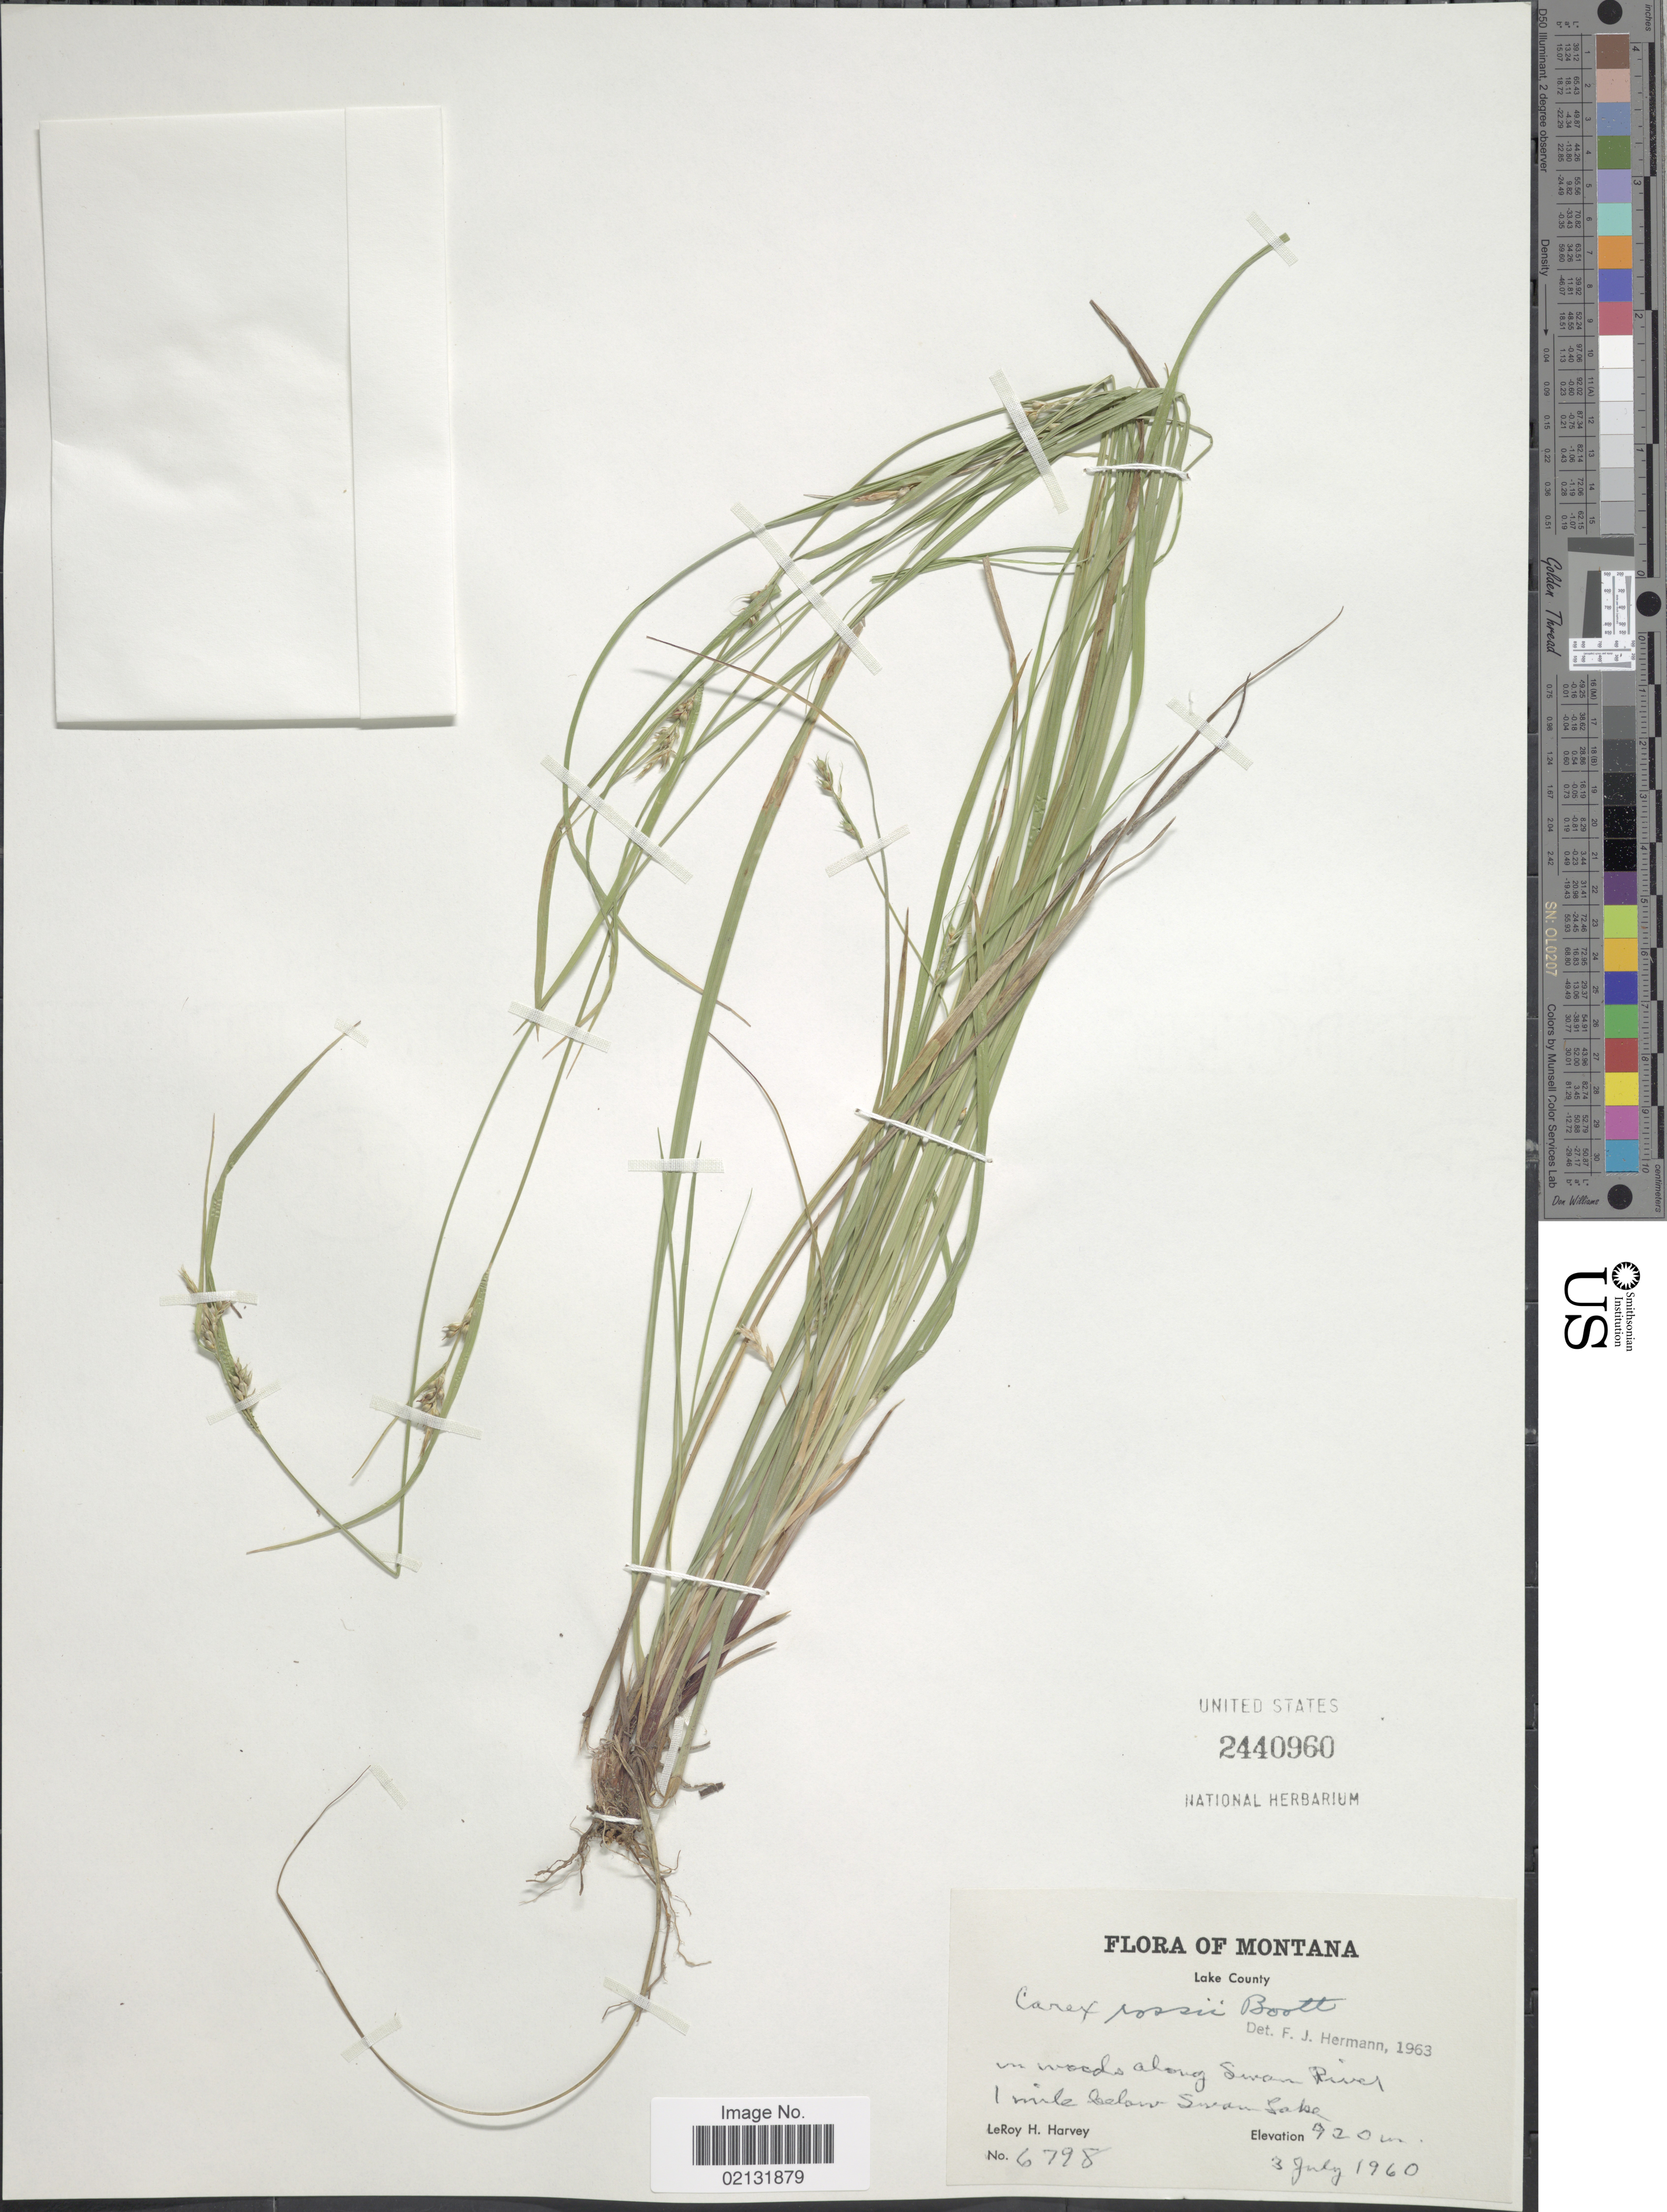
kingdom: Plantae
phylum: Tracheophyta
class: Liliopsida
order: Poales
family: Cyperaceae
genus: Carex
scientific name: Carex rossii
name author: Boott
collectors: L. H. Harvey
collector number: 6798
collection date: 1960-07-03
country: United States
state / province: Montana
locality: Lake County. In woods along Swan River. 1 miles below Swan Lake.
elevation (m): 920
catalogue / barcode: US 2440960